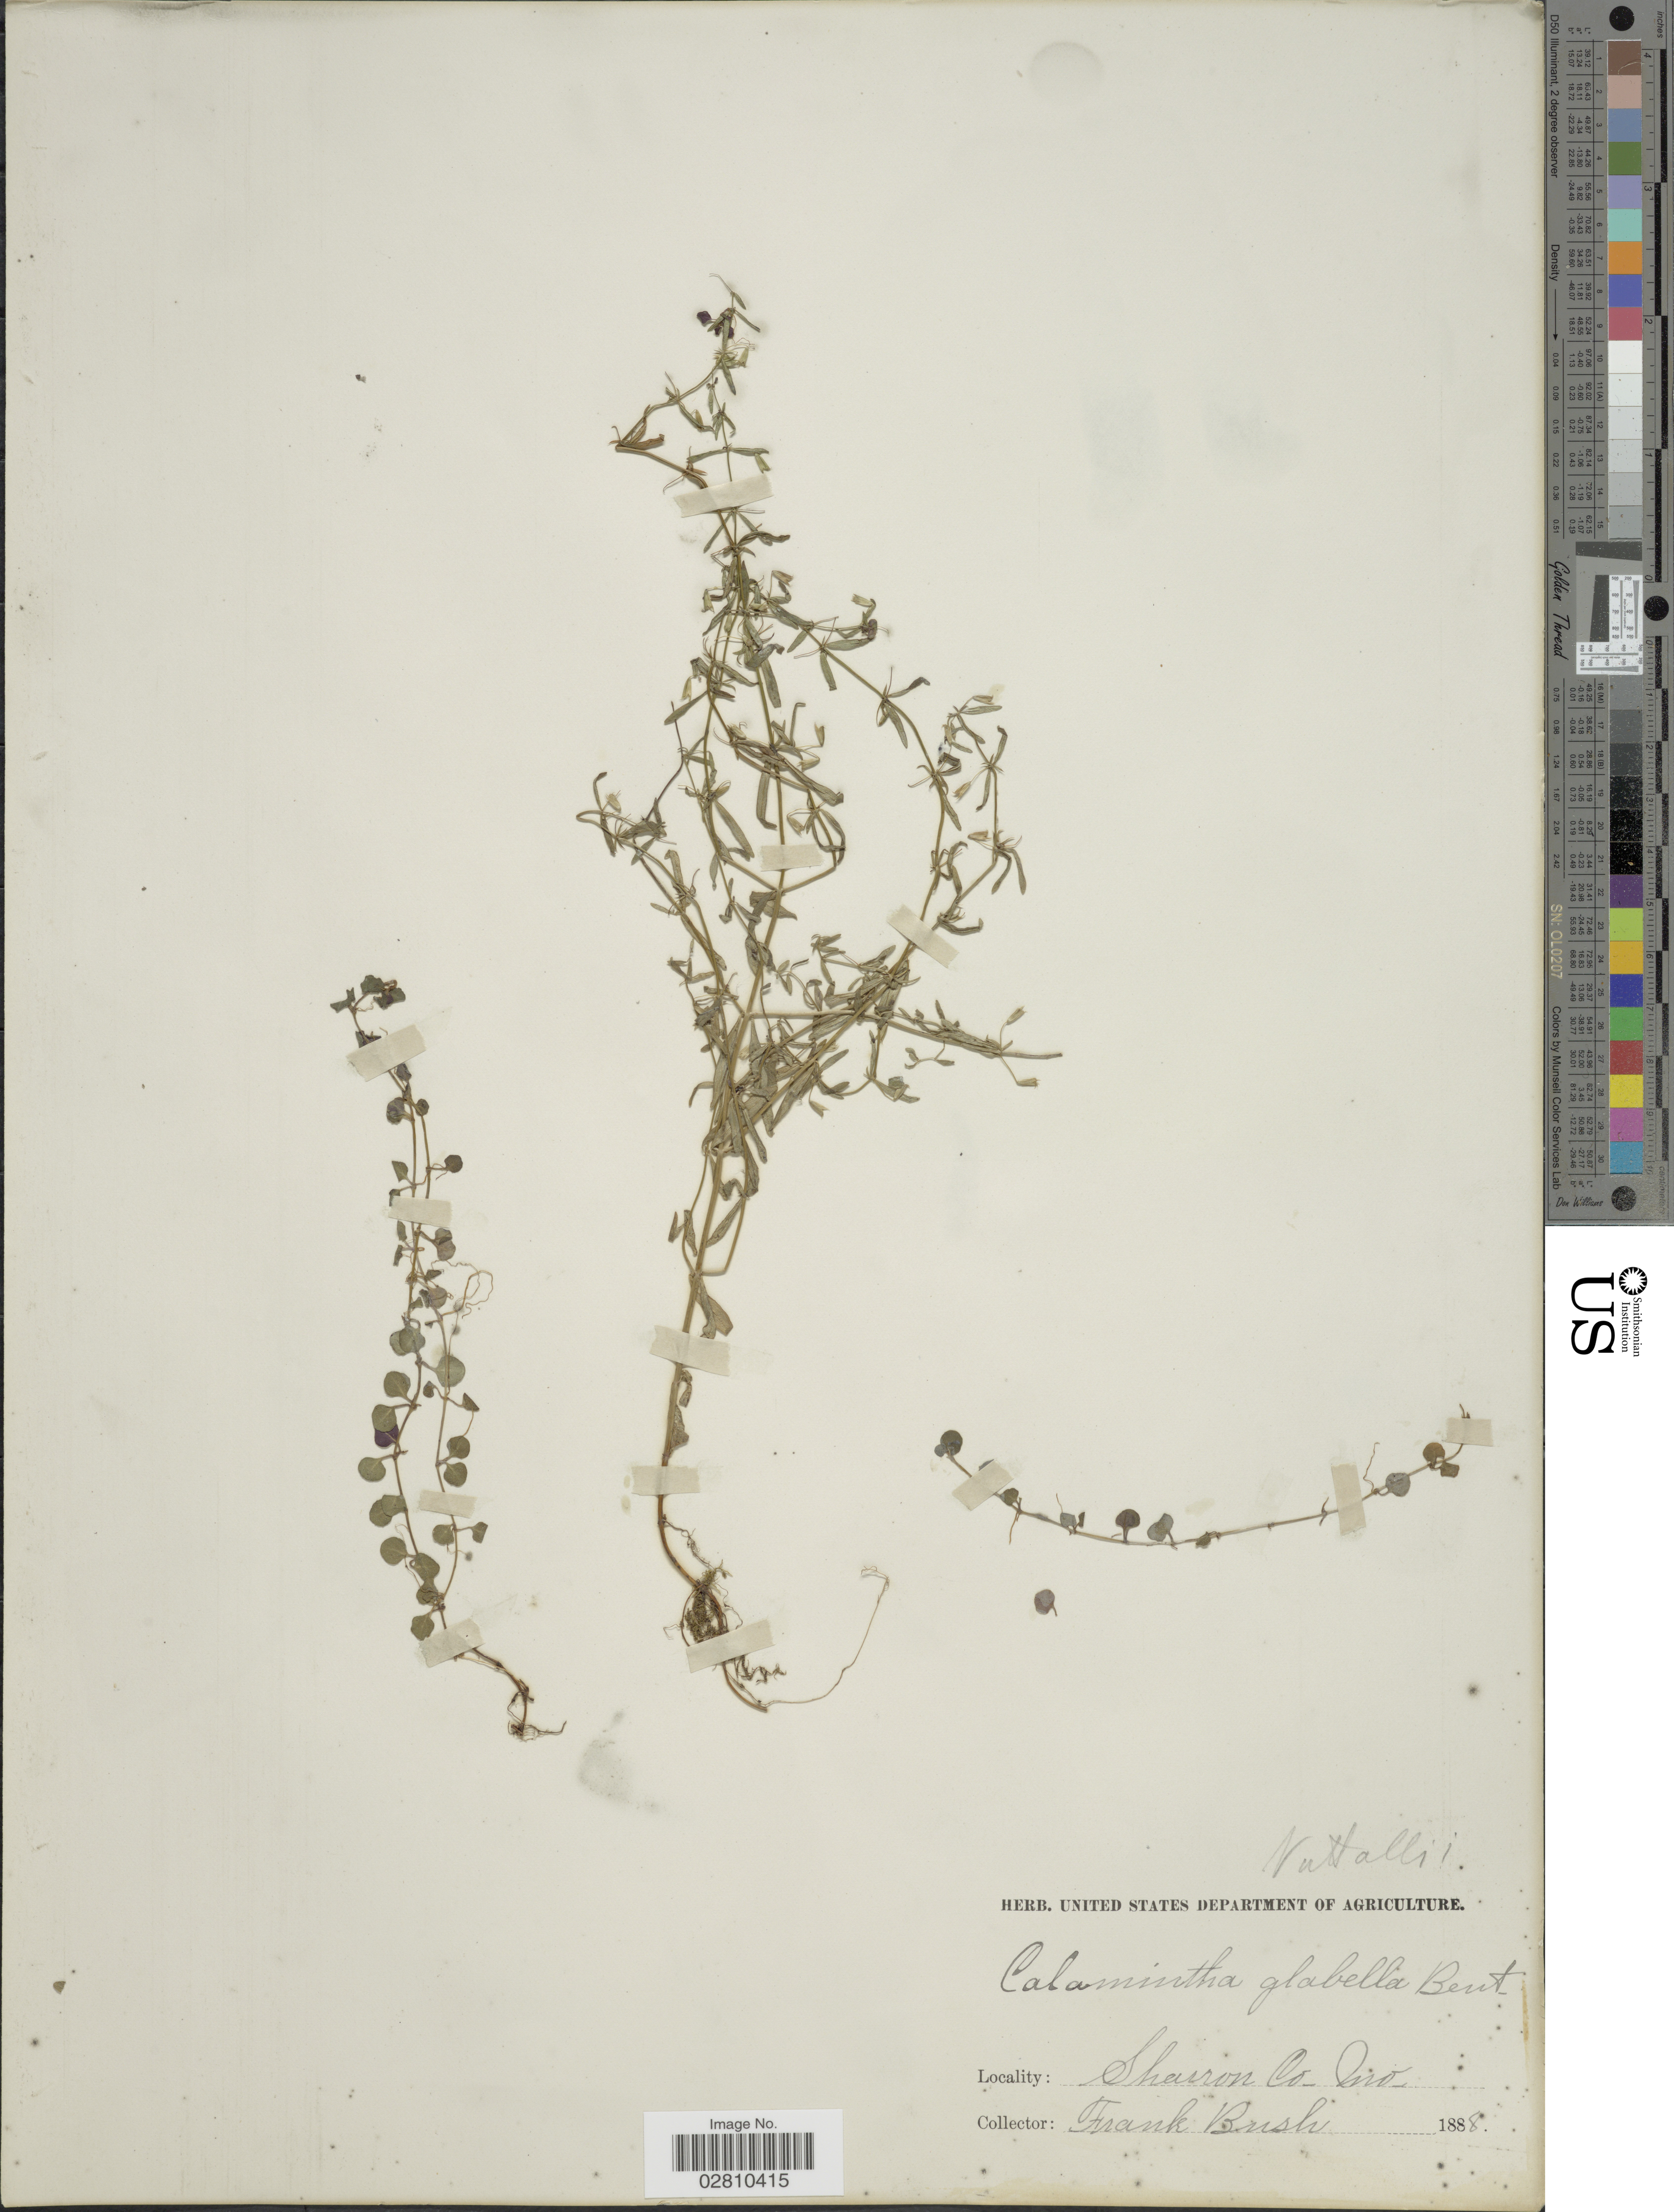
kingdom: Plantae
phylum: Tracheophyta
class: Magnoliopsida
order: Lamiales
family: Lamiaceae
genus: Clinopodium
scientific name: Clinopodium glabrum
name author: (Nutt.) Kuntze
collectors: F. Brush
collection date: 1888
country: United States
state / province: Missouri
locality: Sharron Co., Mo.